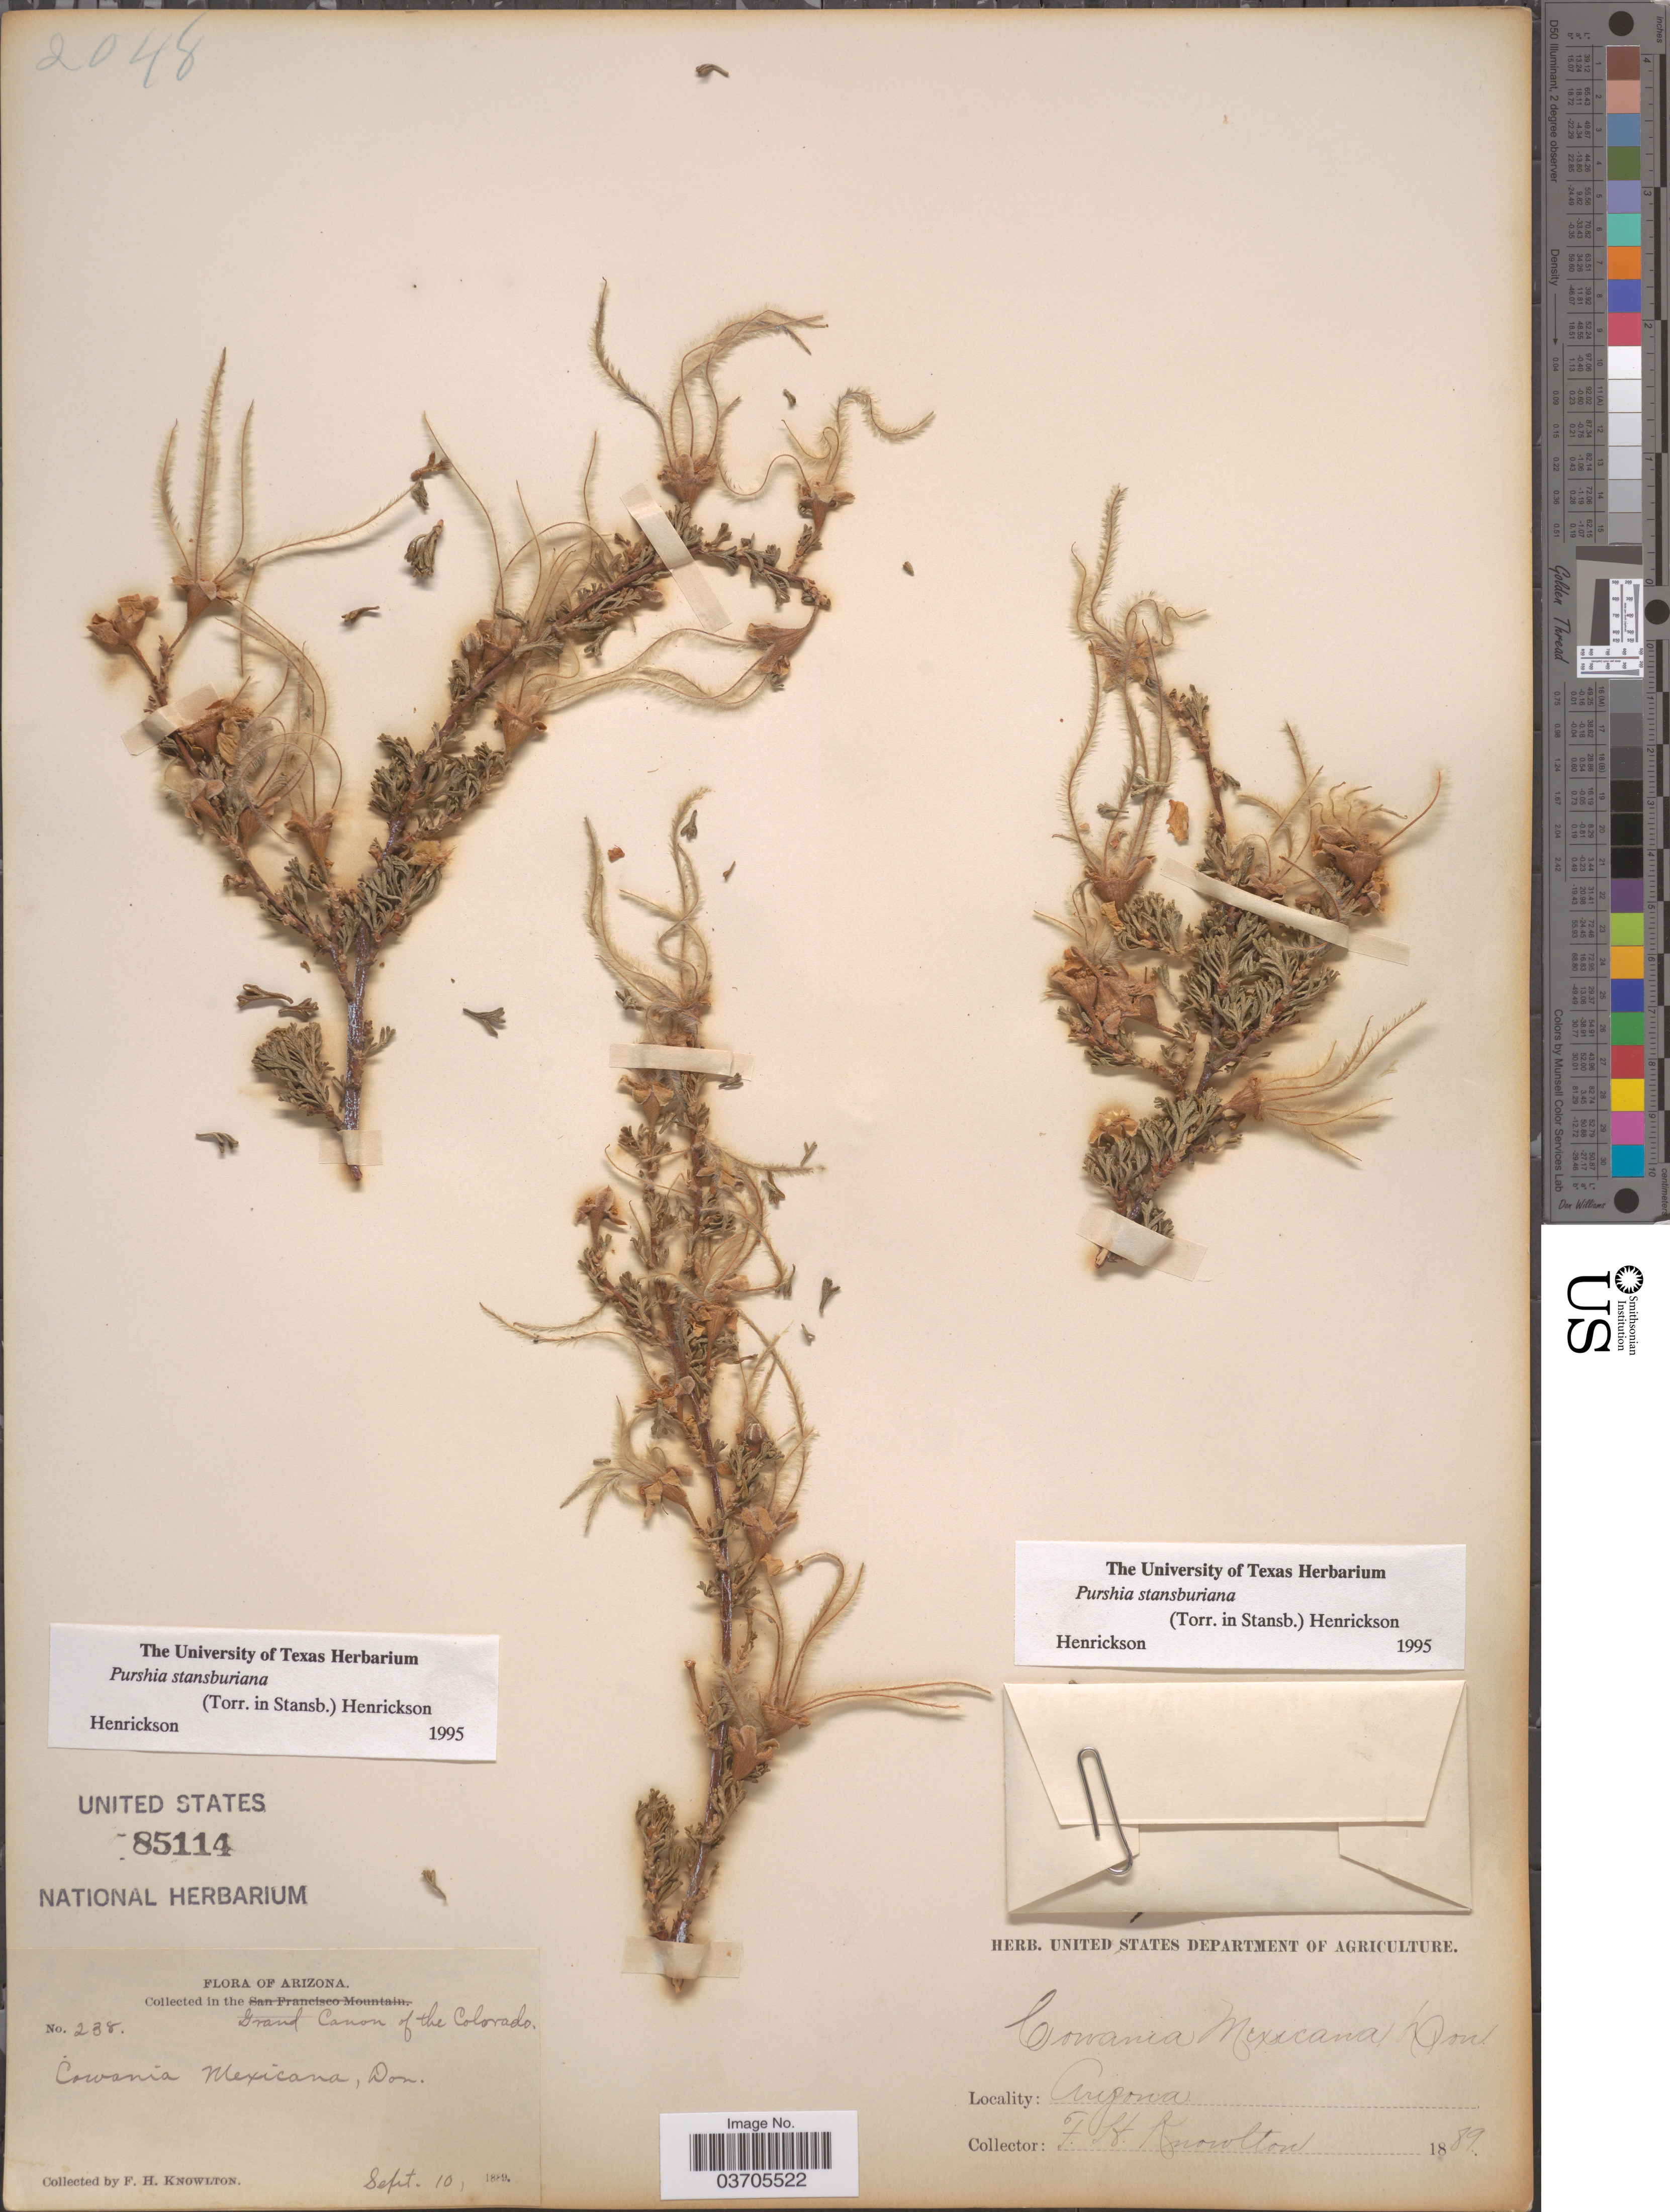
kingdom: Plantae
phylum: Tracheophyta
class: Magnoliopsida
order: Rosales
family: Rosaceae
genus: Purshia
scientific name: Purshia stansburyana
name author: (Torr.) Henrickson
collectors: F. H. Knowlton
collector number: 238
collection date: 1889-09-10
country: United States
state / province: Arizona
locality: In the Grand Canon of the Colorado.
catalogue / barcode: US 85114